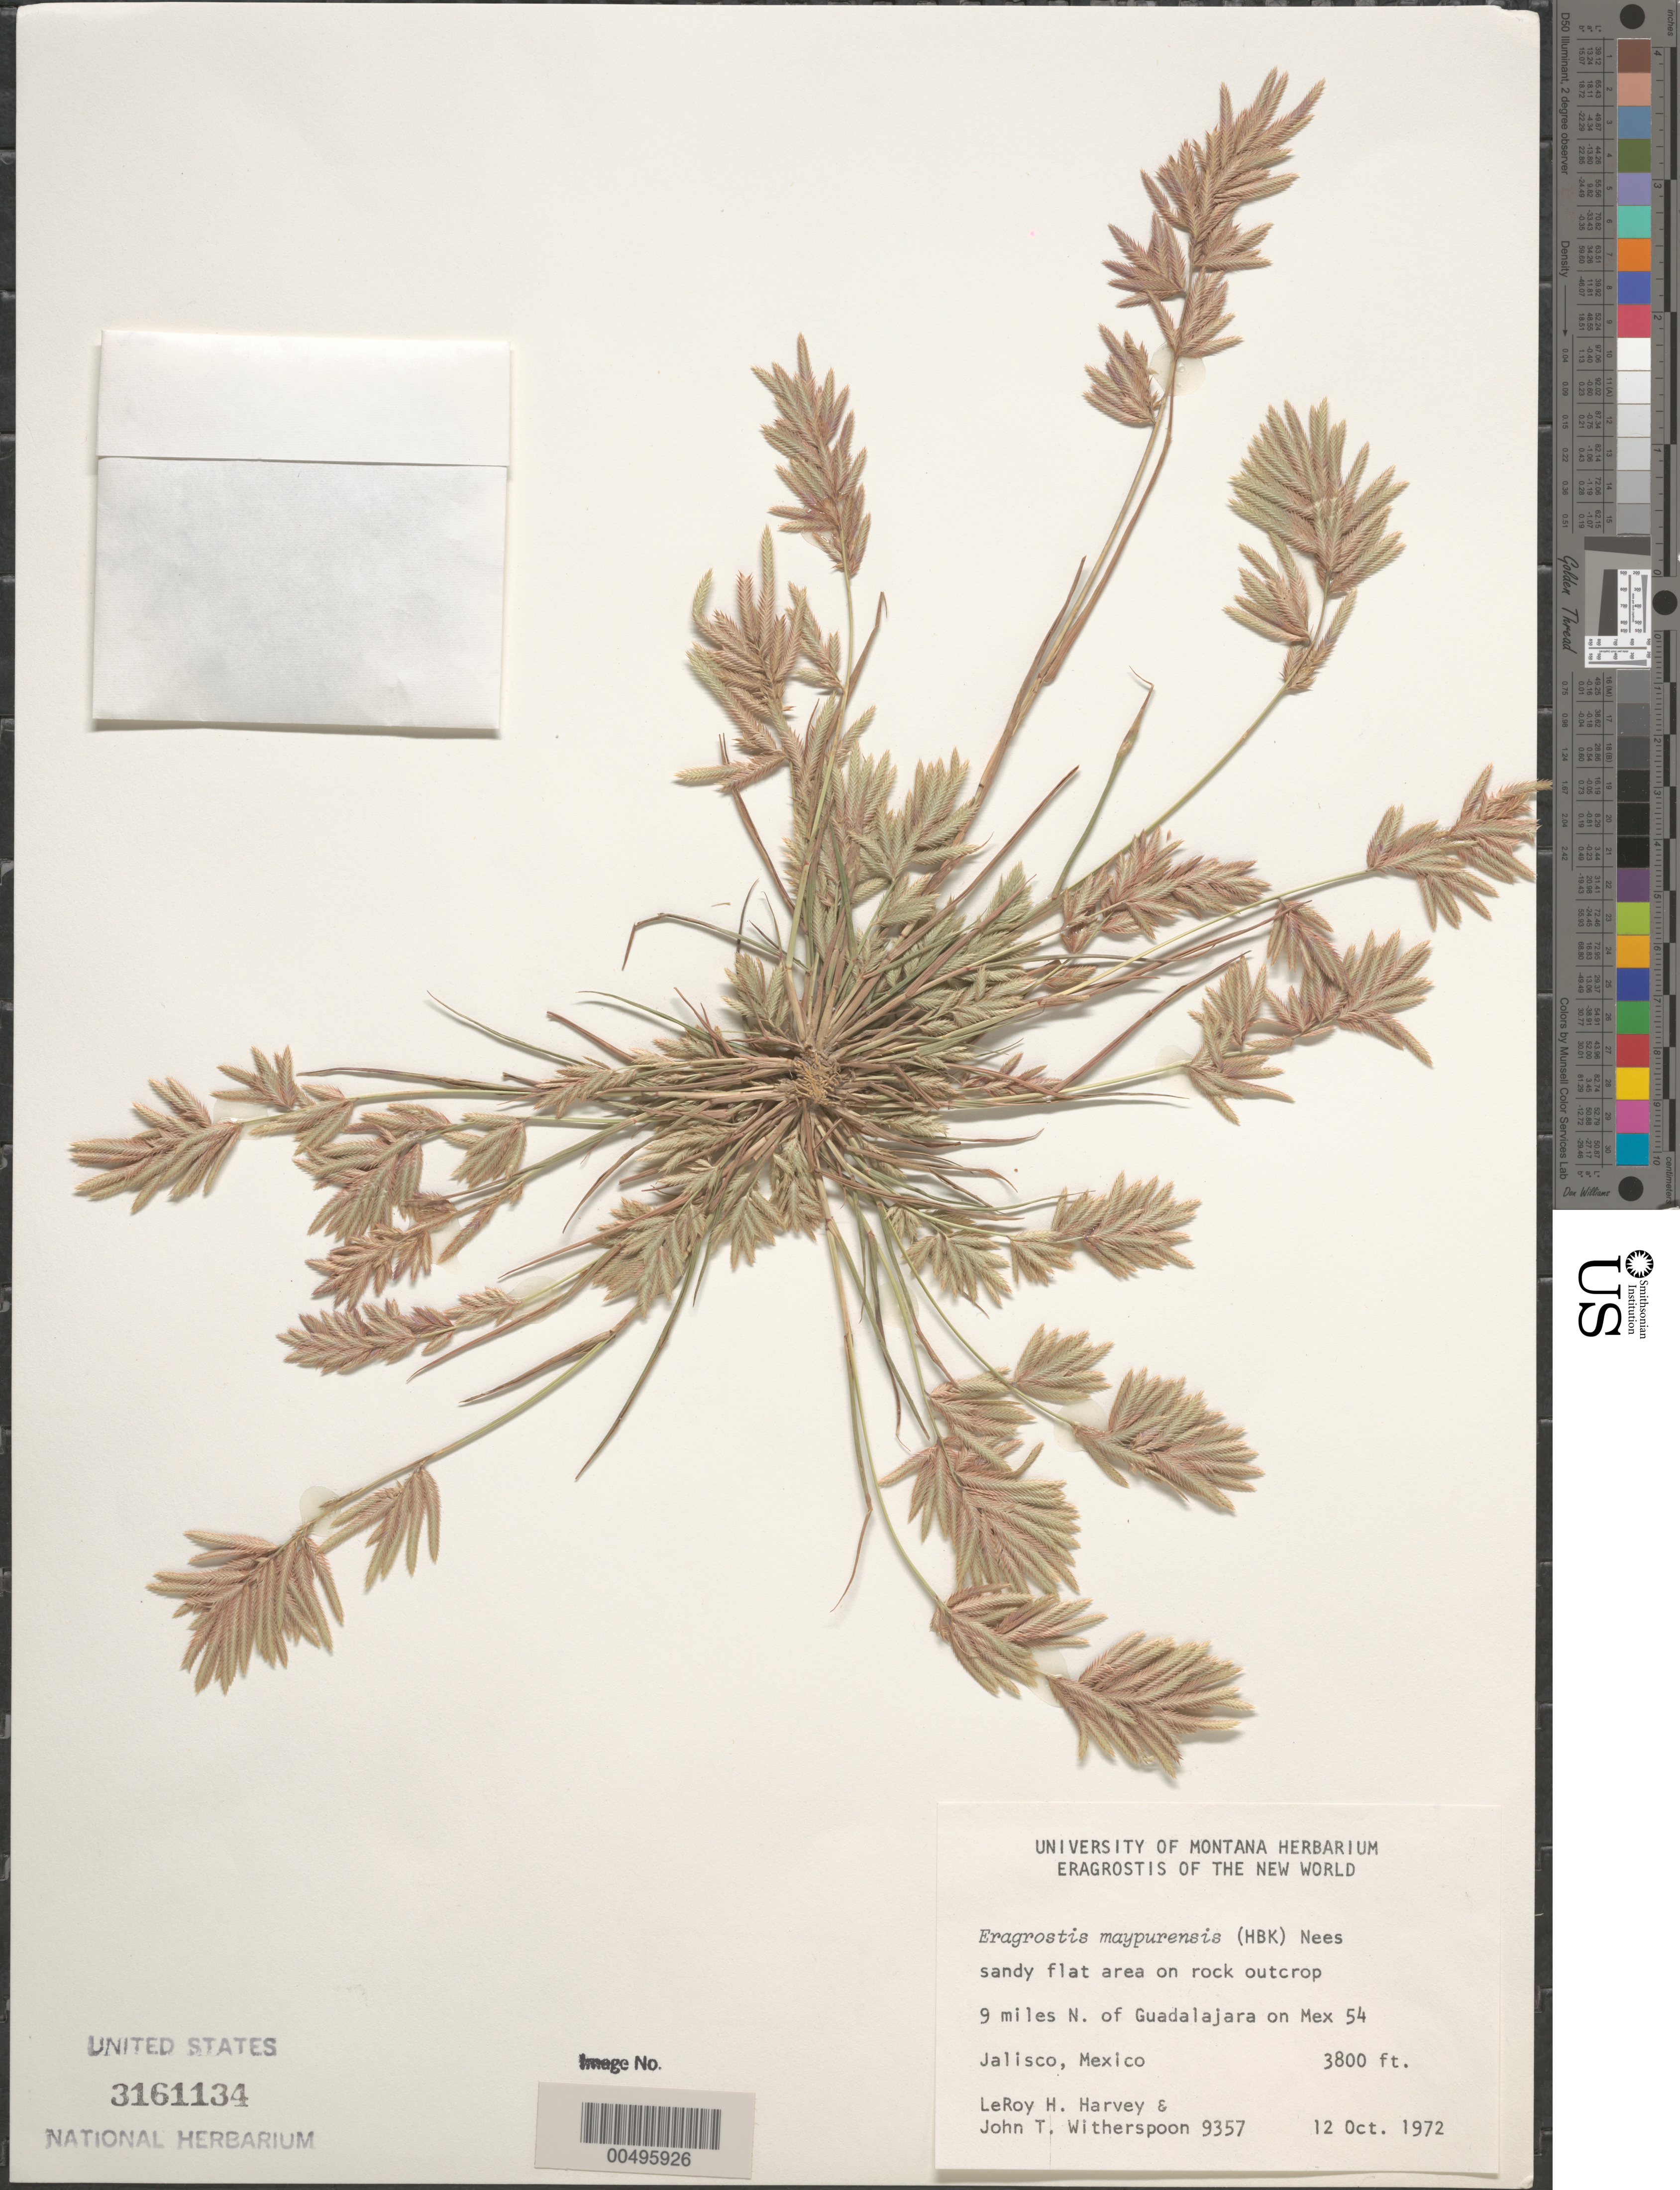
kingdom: Plantae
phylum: Tracheophyta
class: Liliopsida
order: Poales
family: Poaceae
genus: Eragrostis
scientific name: Eragrostis maypurensis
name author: (Kunth) Steud.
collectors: L. H. Harvey & J. Witherspoon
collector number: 9357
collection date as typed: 12 Oct 1972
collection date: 1972-10-12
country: Mexico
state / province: Jalisco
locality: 9 mi N of Guadalajara on Mex 54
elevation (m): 1158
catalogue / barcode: US 3161134